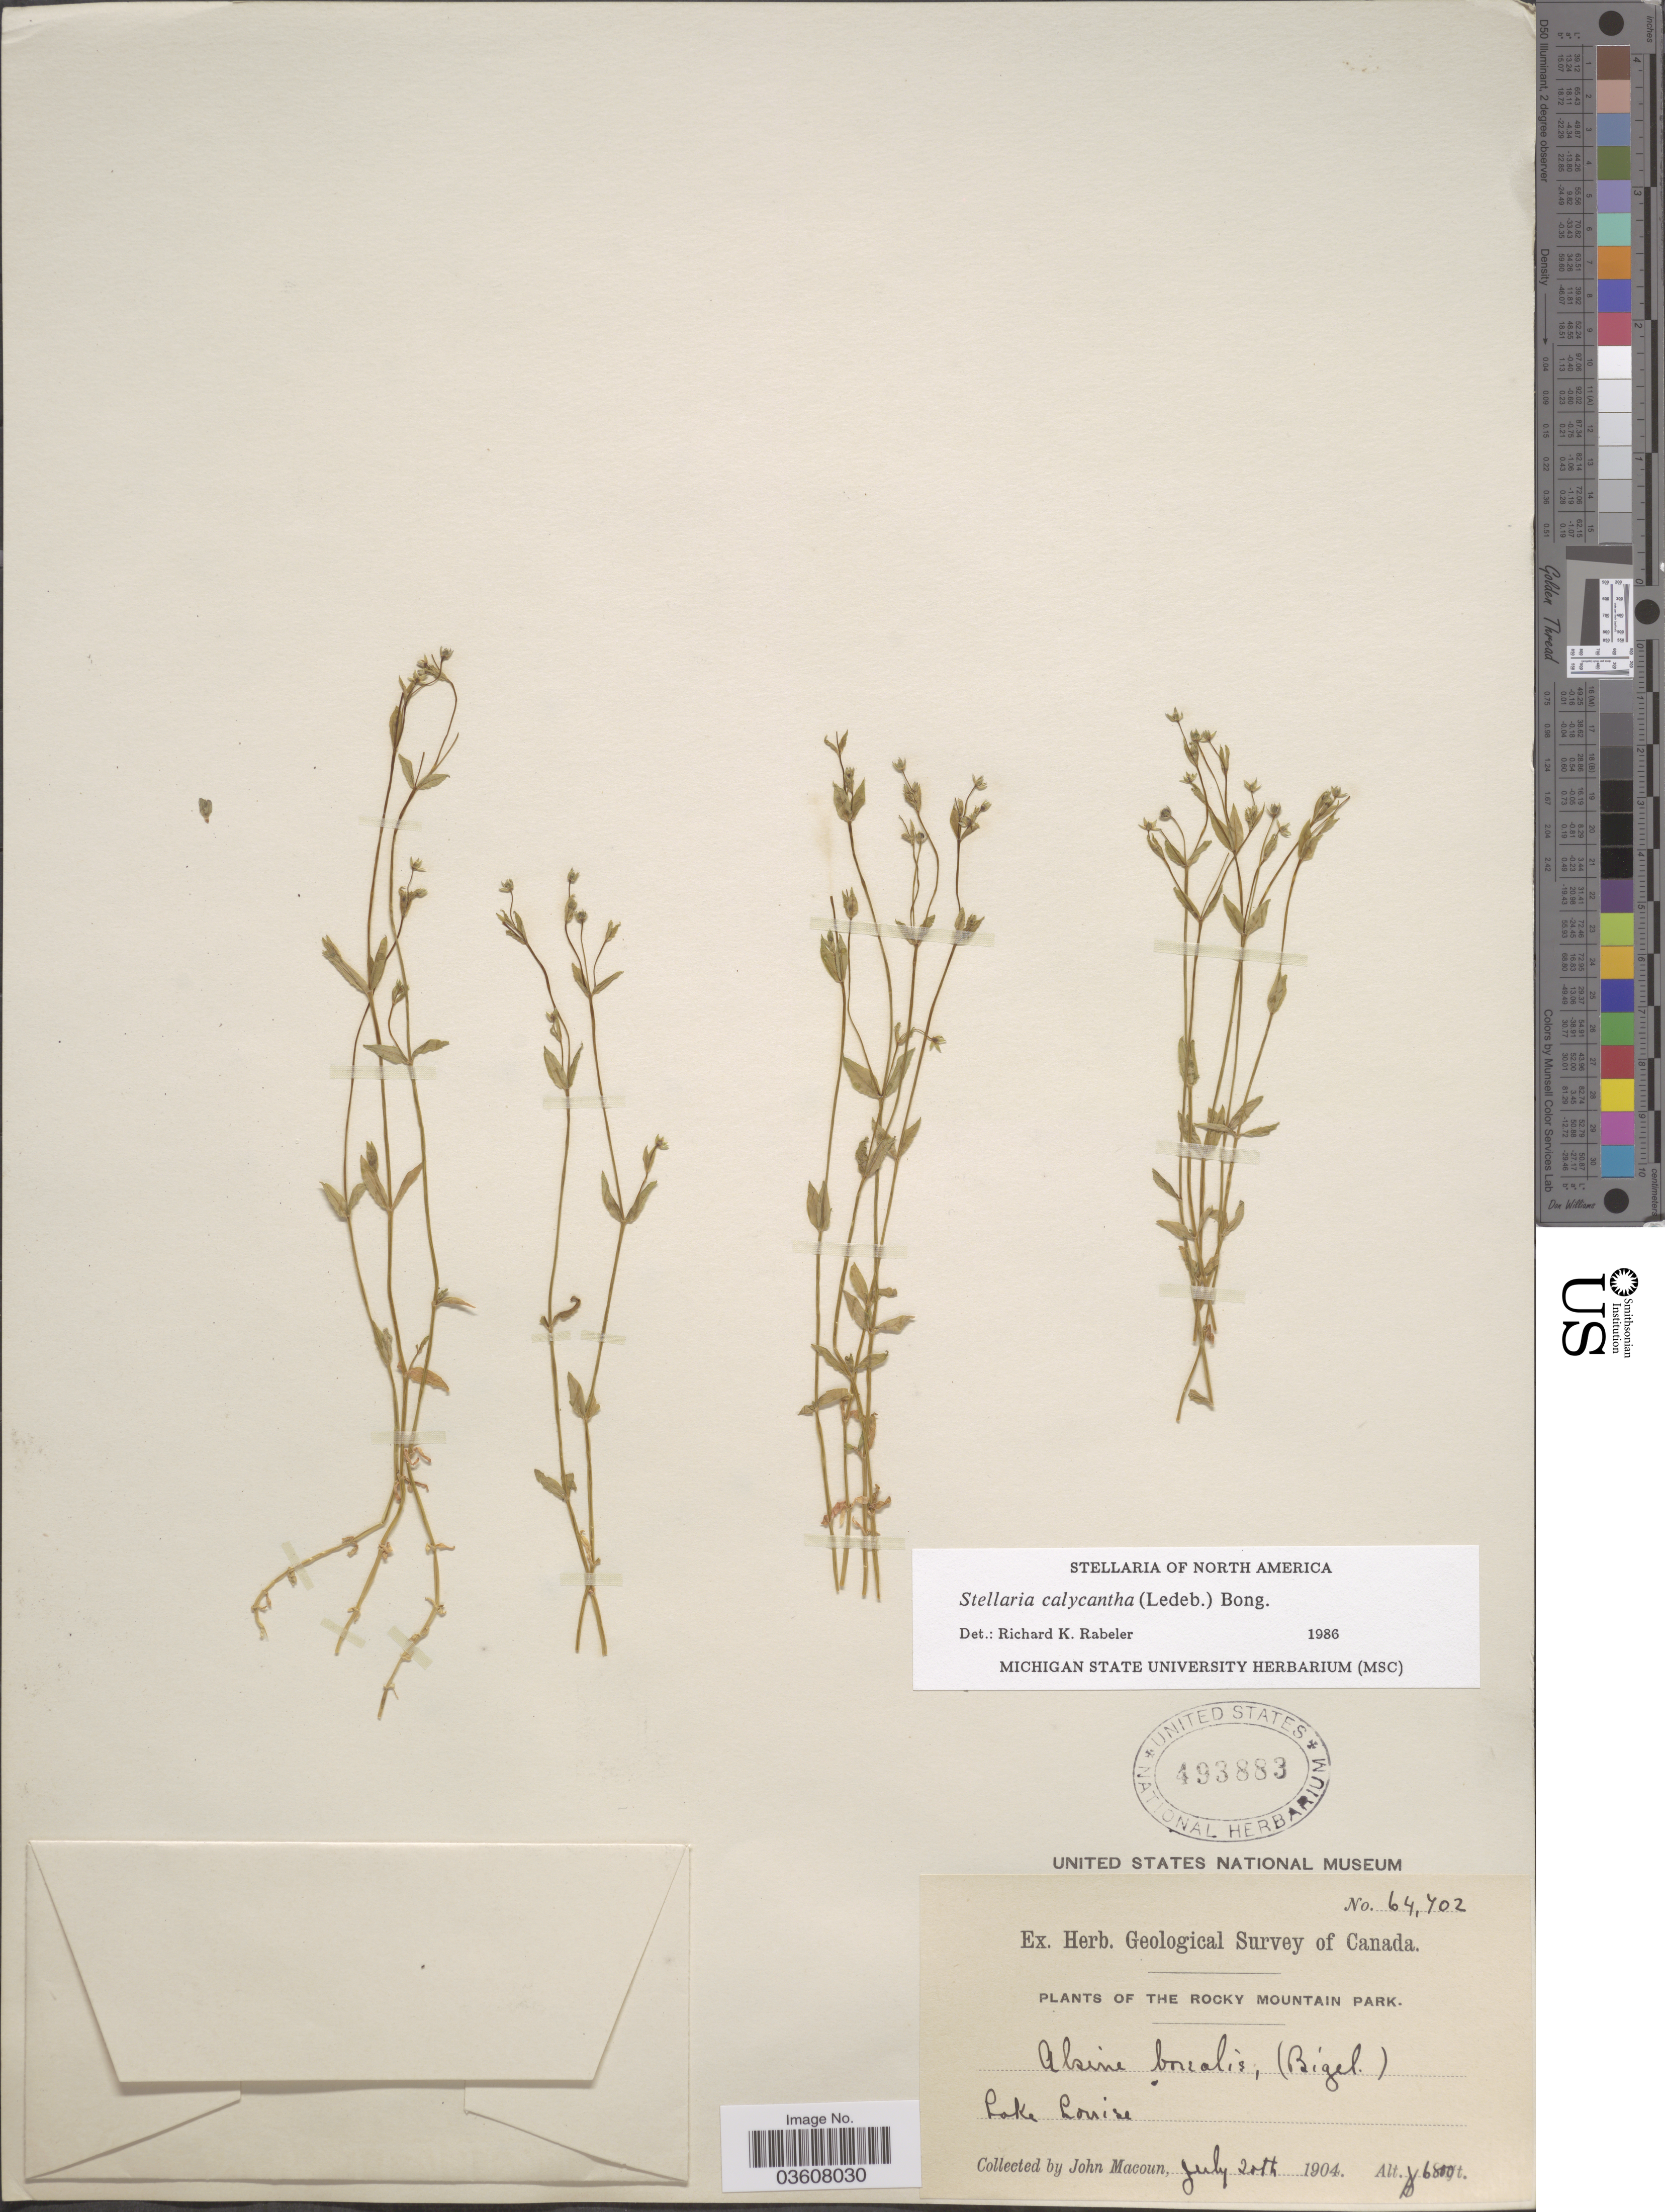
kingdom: Plantae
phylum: Tracheophyta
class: Magnoliopsida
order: Caryophyllales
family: Caryophyllaceae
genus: Stellaria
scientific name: Stellaria calycantha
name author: (Ledeb.) Bong.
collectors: J. Macoun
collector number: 64702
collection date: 1904-07-20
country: Canada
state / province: Alberta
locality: The Rocky Mountain Park. Lake Louise.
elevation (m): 2073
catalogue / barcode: US 493883